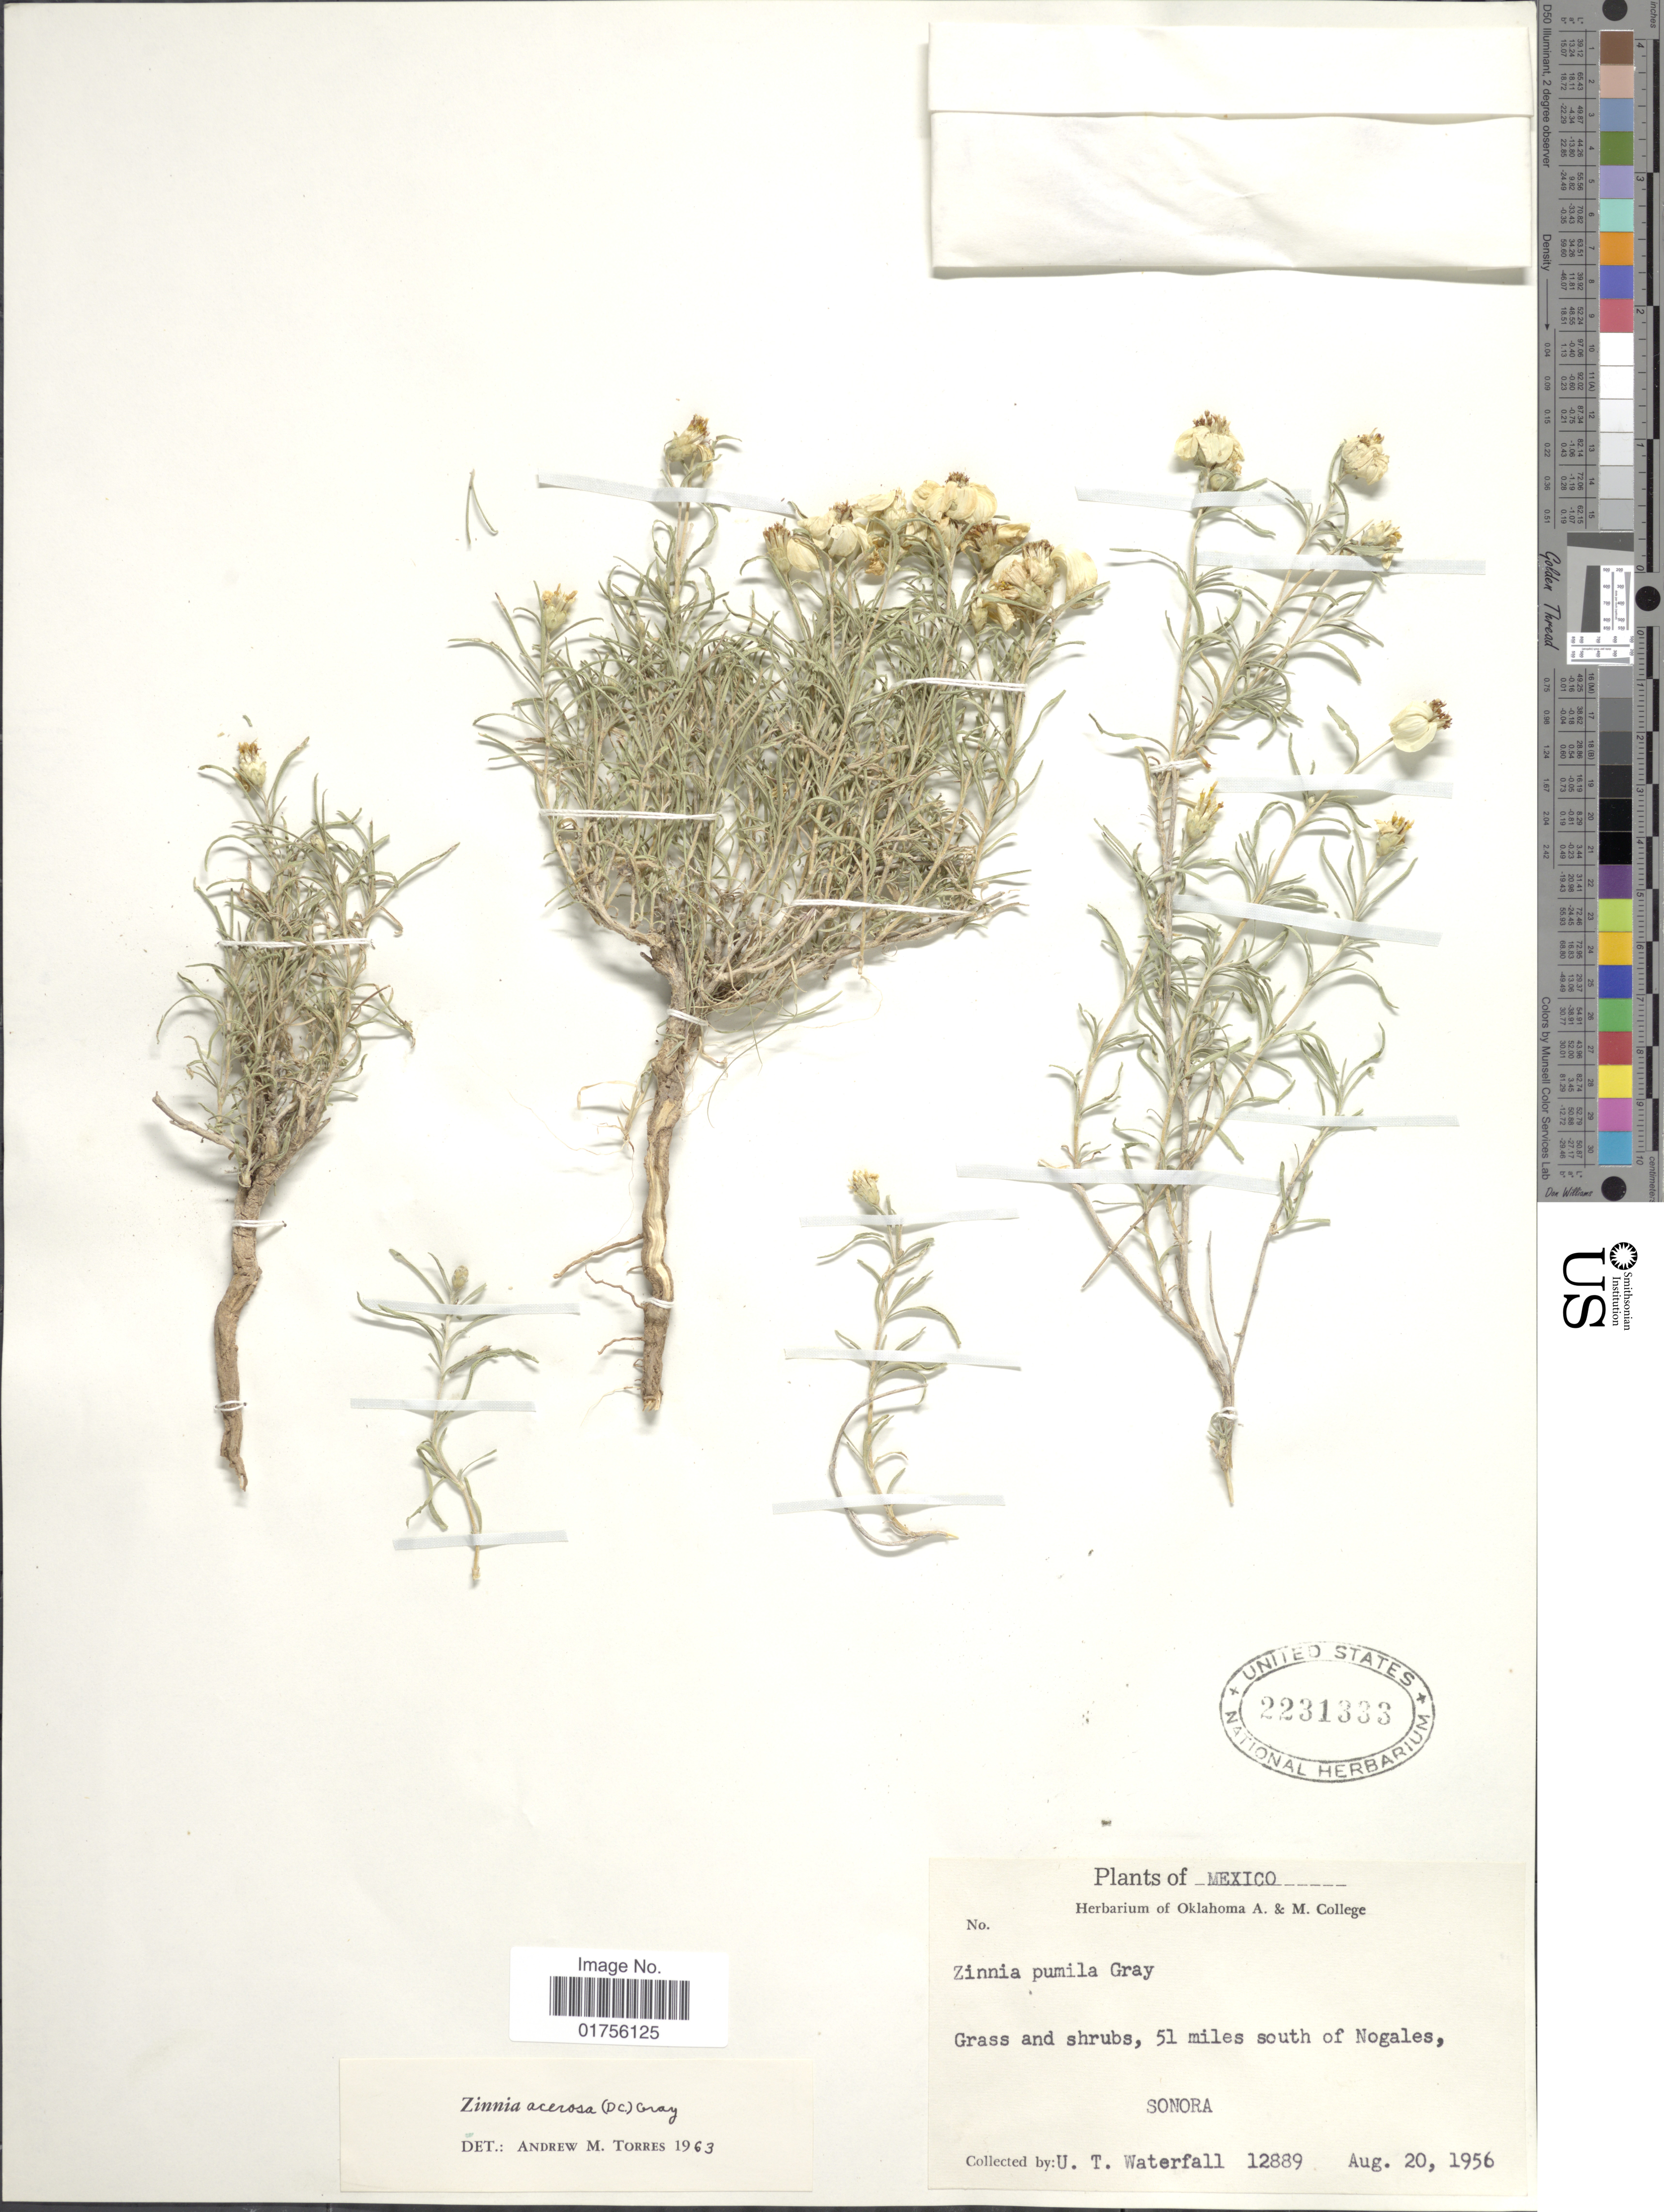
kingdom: Plantae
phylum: Tracheophyta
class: Magnoliopsida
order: Asterales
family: Asteraceae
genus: Zinnia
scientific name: Zinnia acerosa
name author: (DC.) A. Gray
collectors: U. T. Waterfall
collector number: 12889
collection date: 1956-08-20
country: Mexico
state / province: Sonora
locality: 51 miles south of Nogales, Sonora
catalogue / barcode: US 2231333